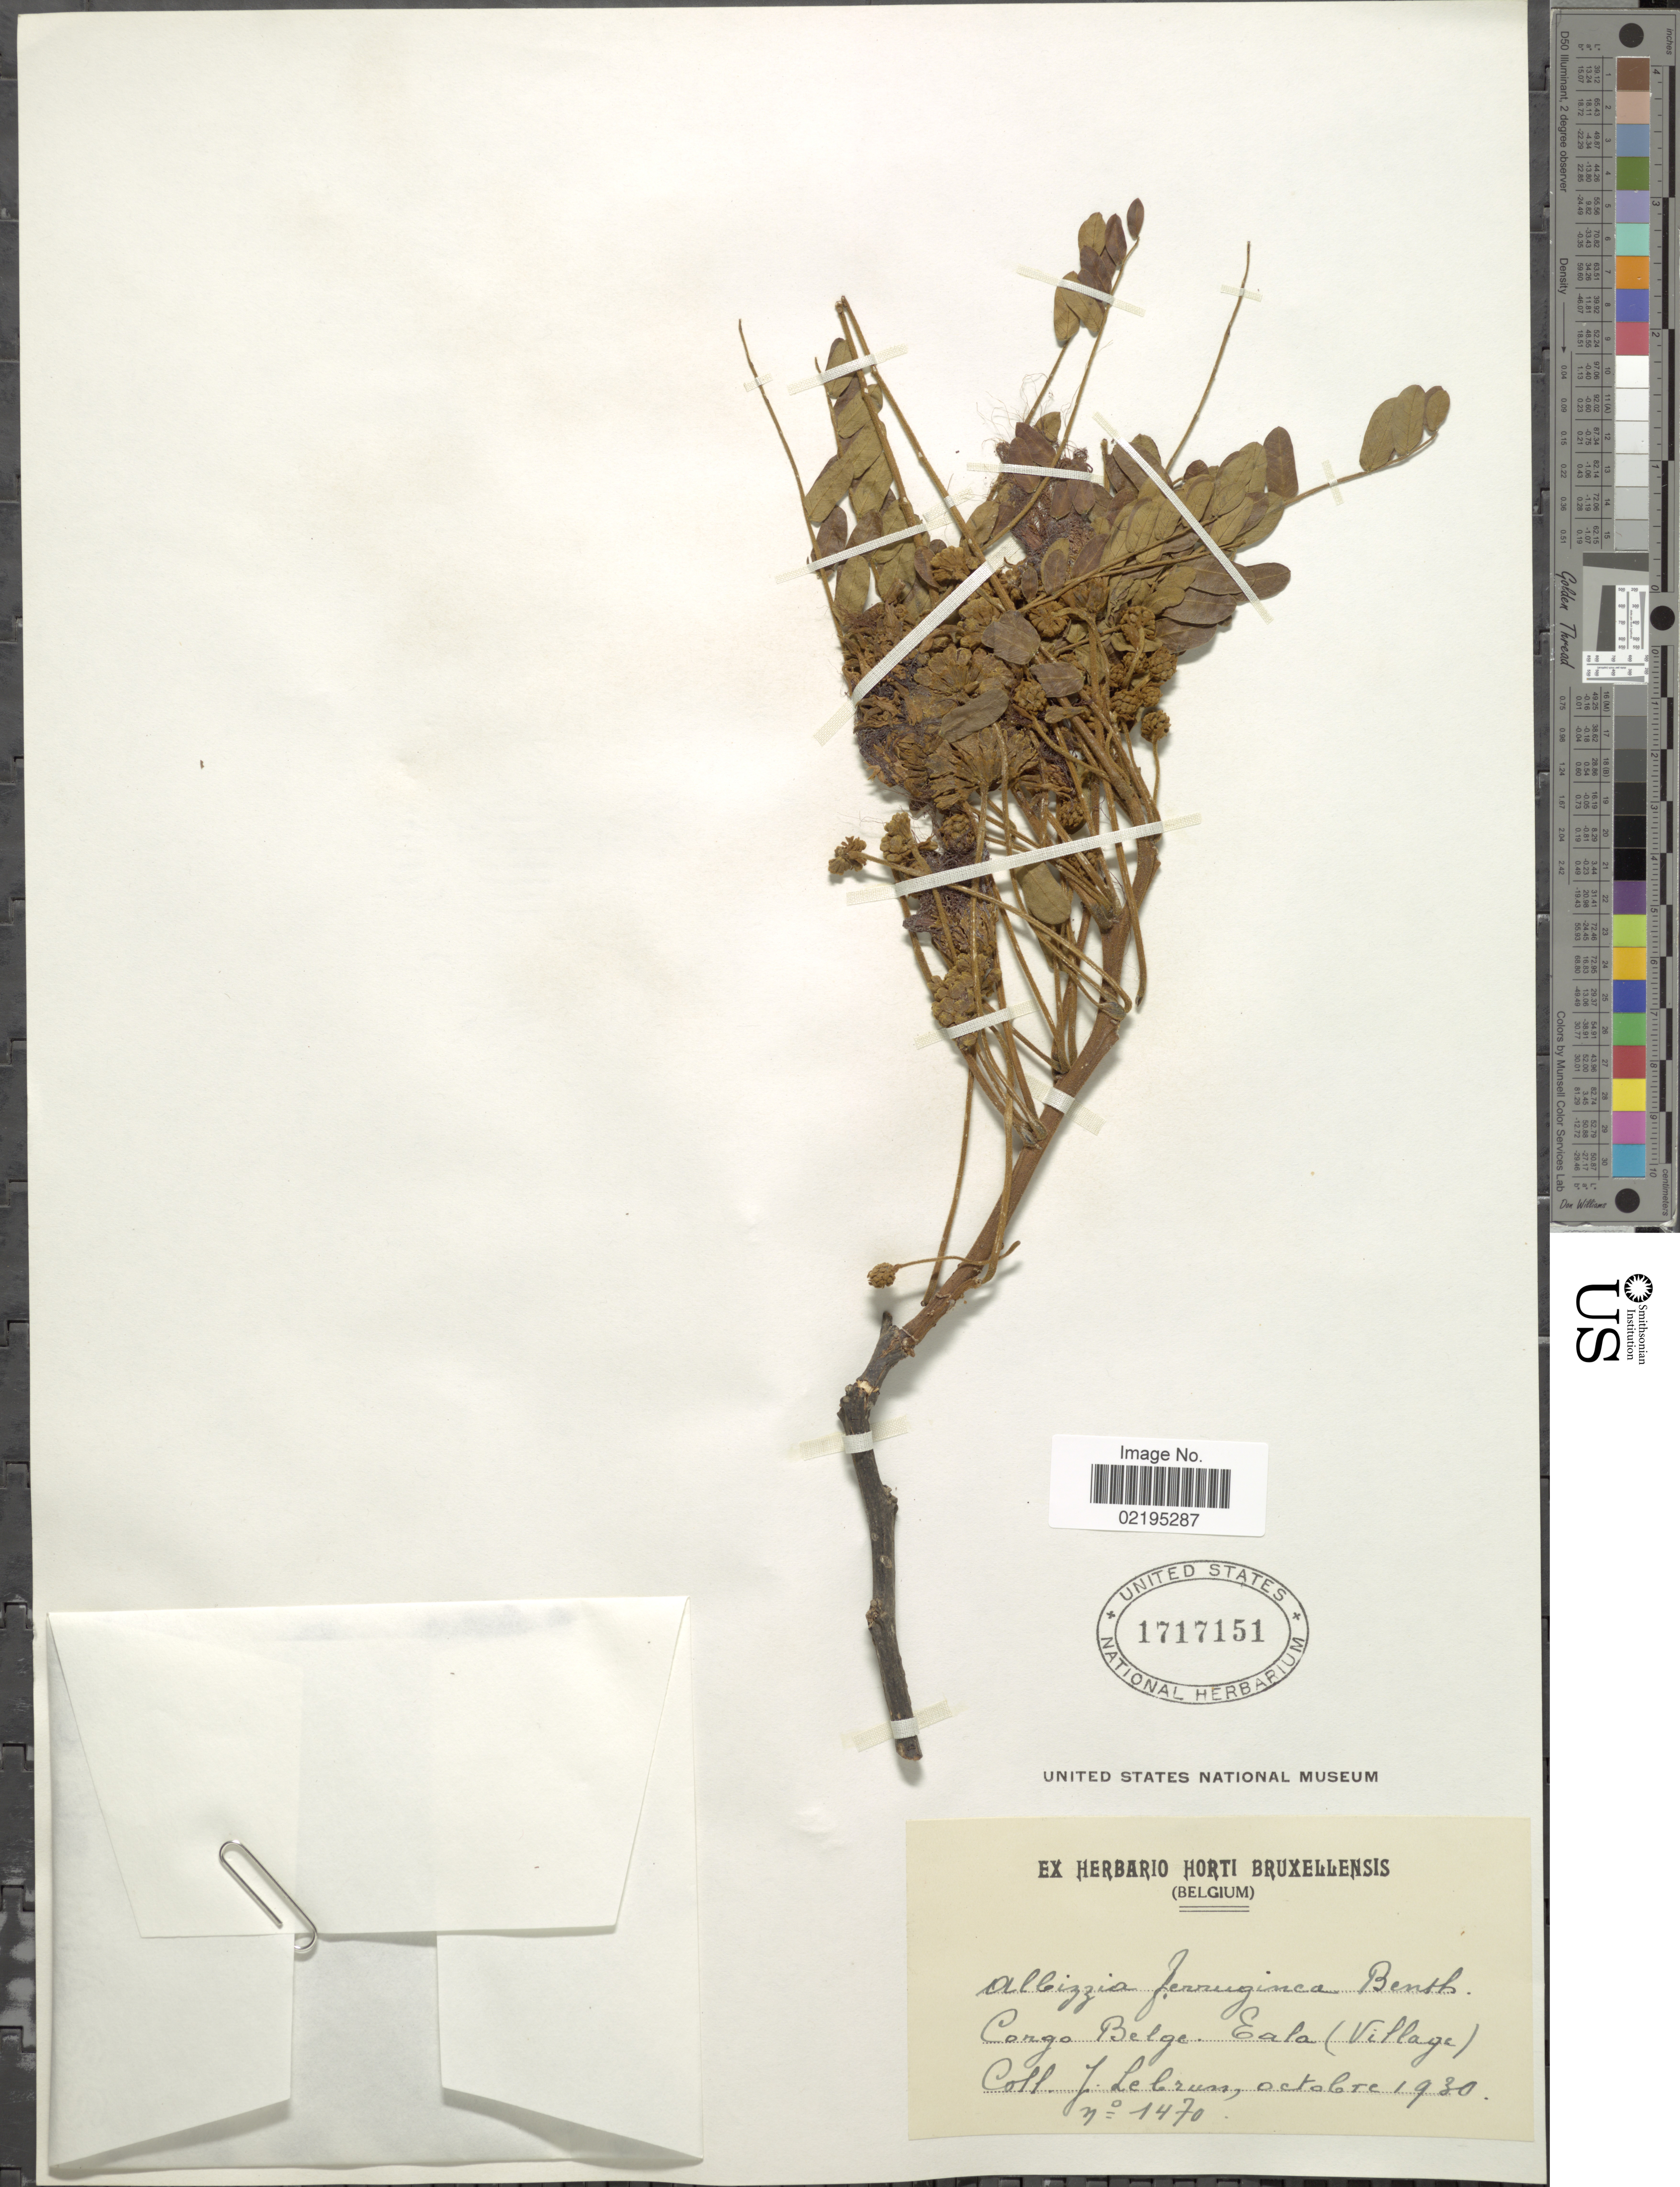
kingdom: Plantae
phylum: Tracheophyta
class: Magnoliopsida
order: Fabales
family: Fabaceae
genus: Albizia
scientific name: Albizia ferruginea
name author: (Guill. & Perr.) Benth.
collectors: J. A. Lebrun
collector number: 1470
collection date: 1930-10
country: Congo, Democratic Republic of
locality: Congo Belge. Eala (Village)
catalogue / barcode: US 1717151